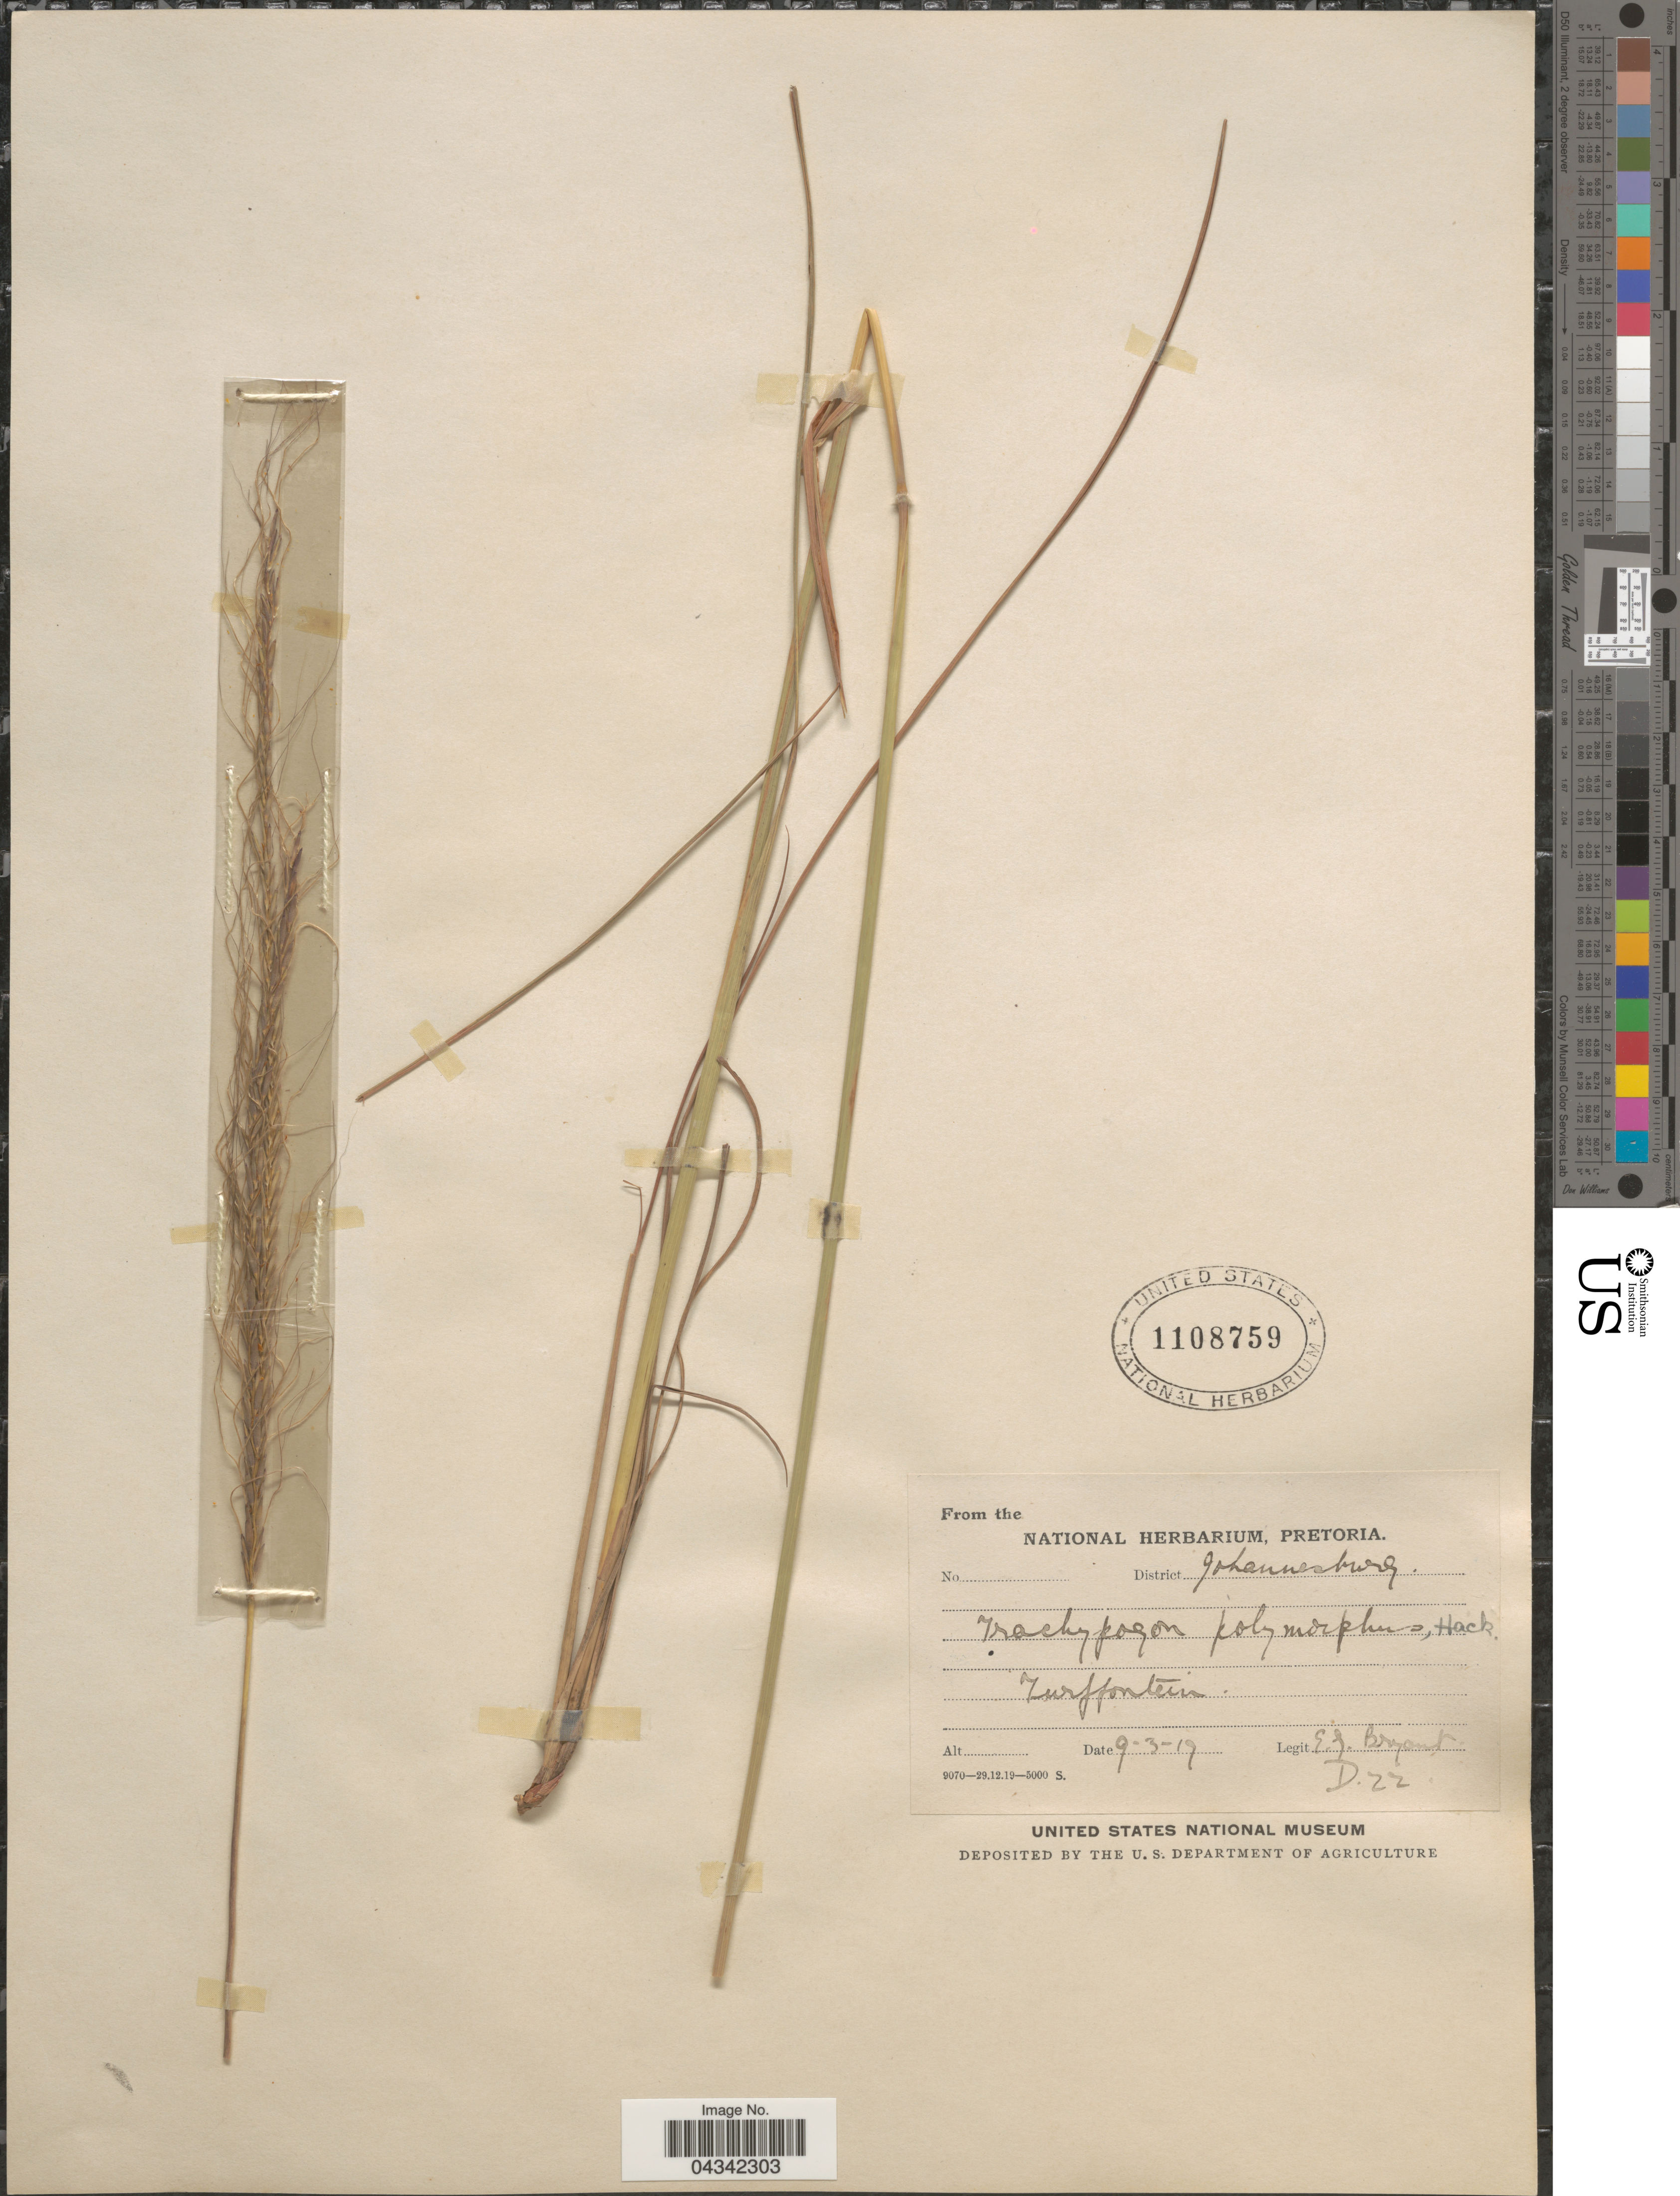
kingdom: Plantae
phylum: Tracheophyta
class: Liliopsida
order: Poales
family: Poaceae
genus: Trachypogon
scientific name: Trachypogon spicatus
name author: (L. f.) Kuntze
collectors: E. Bryant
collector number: D22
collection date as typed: Transcribed d/m/y: 9/3/19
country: South Africa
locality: District Johannesburg. Turffontein.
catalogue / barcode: US 1108759